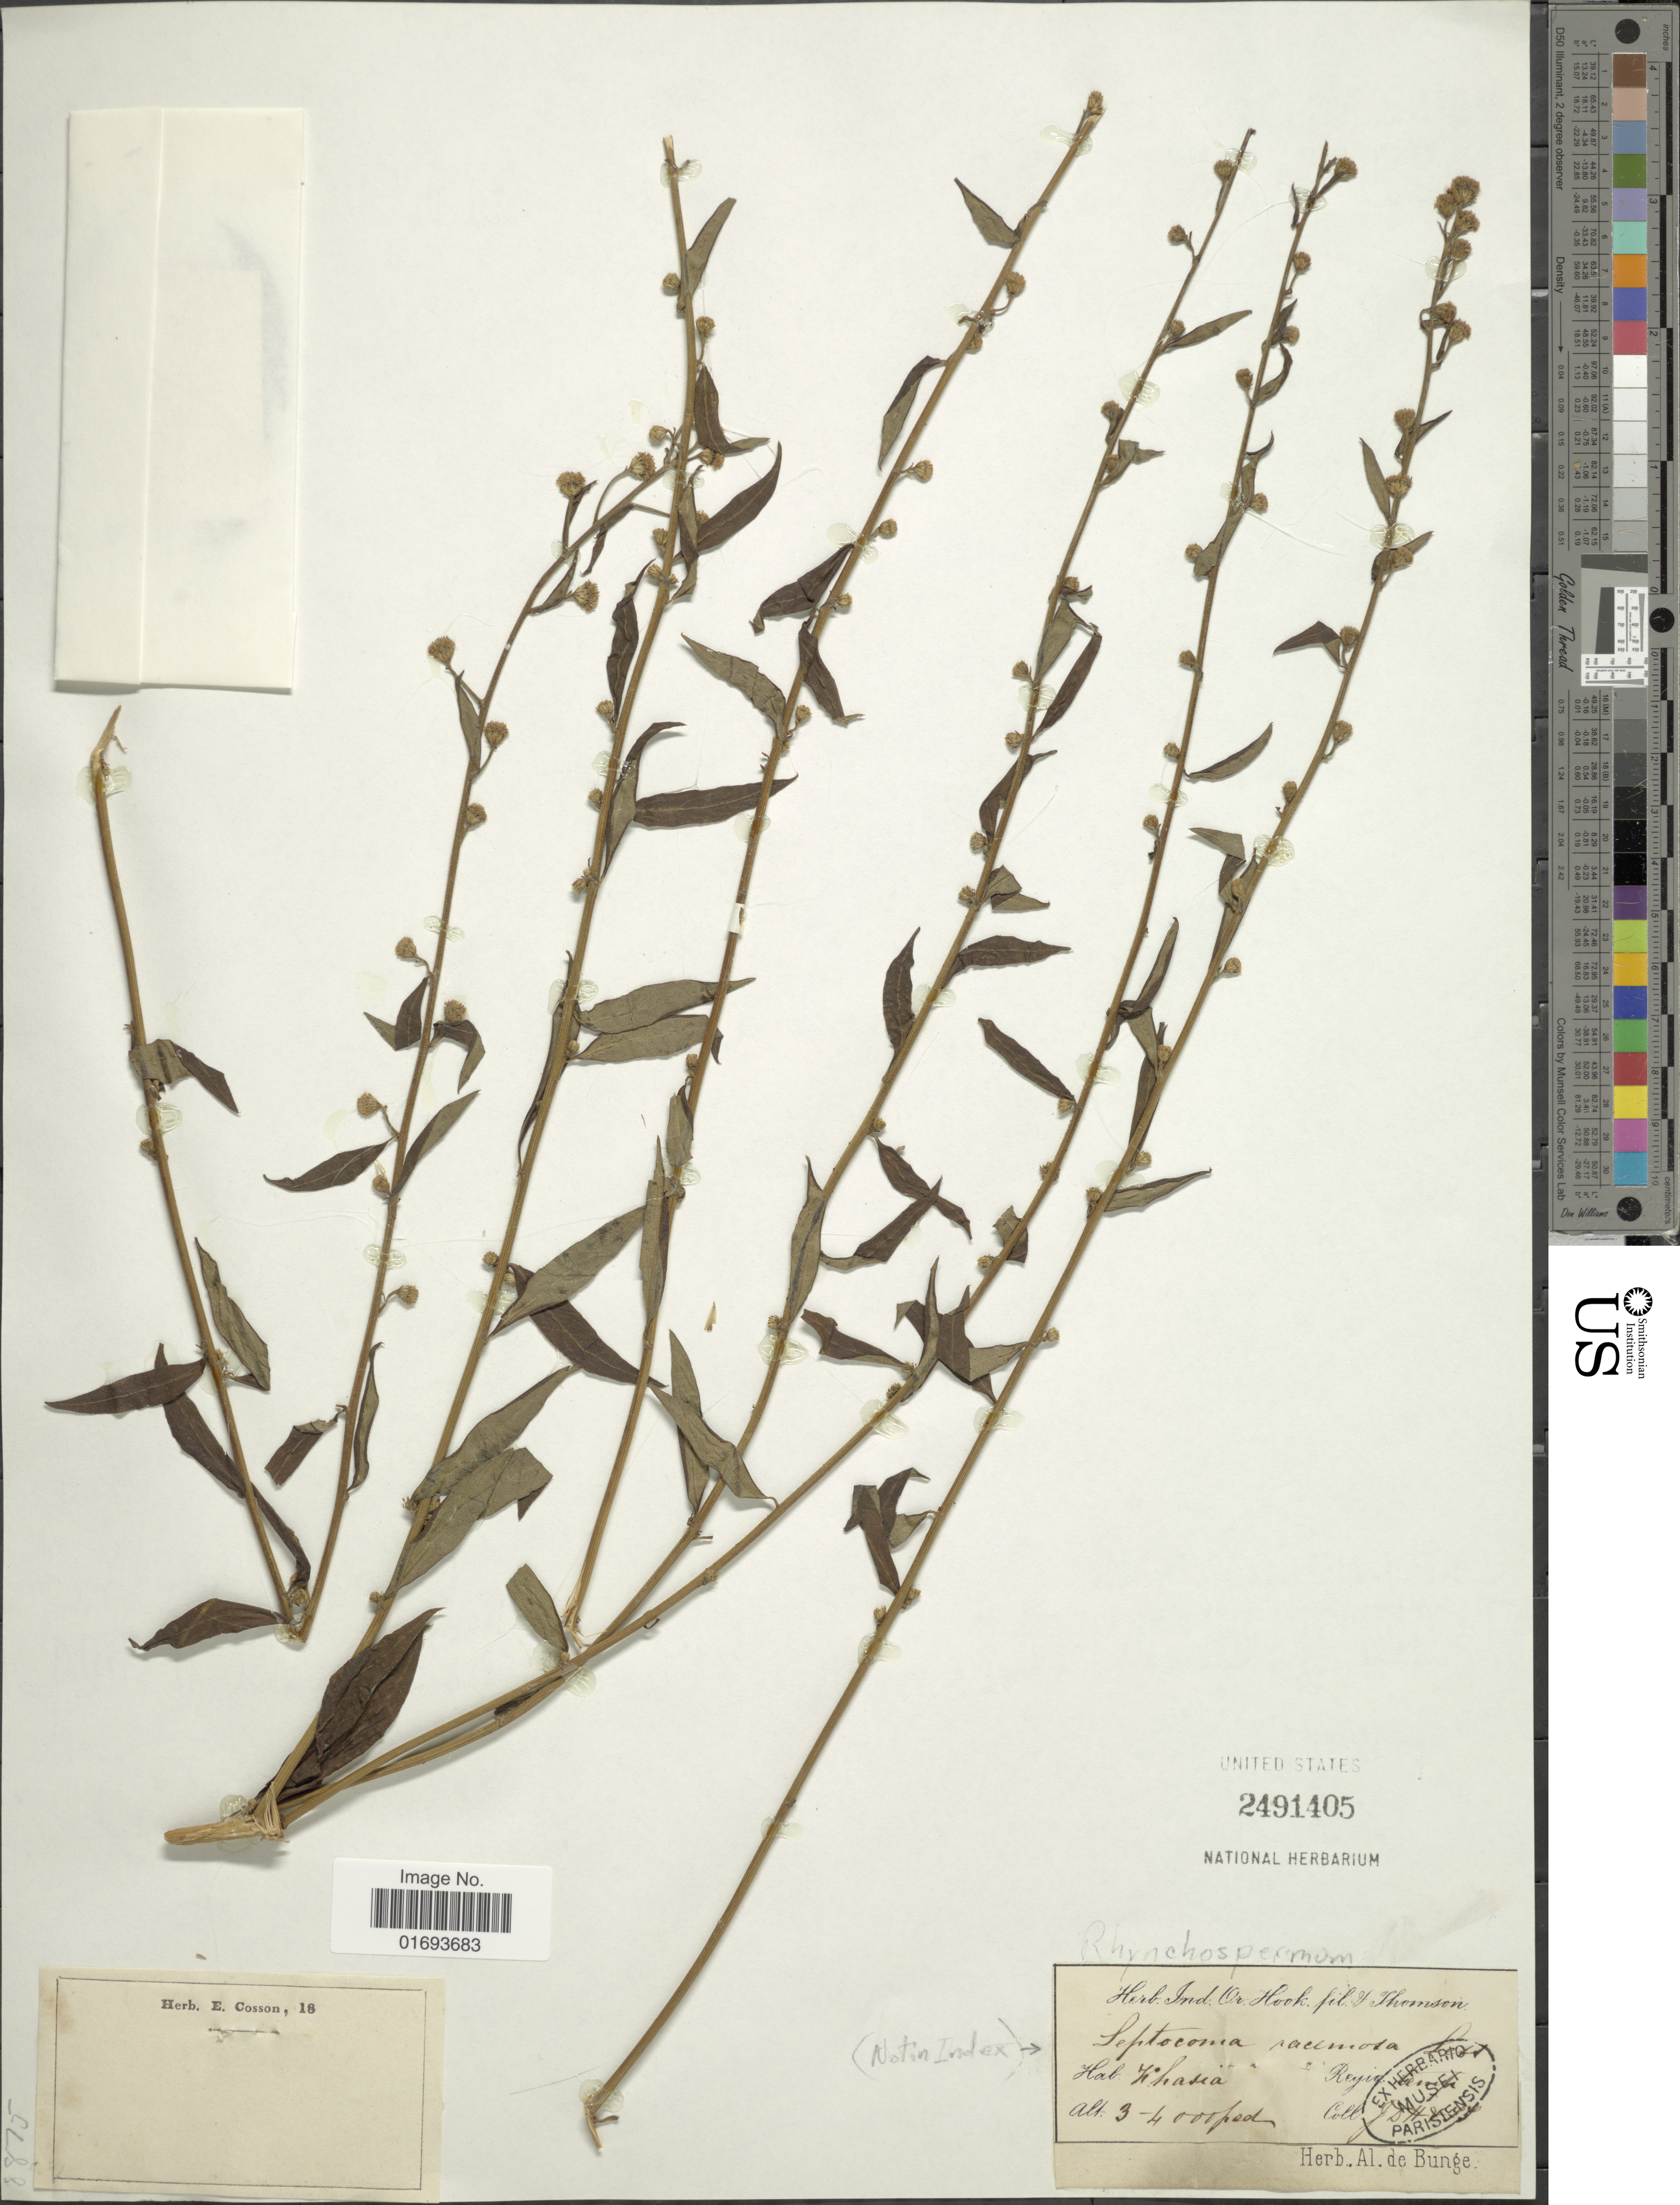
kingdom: Plantae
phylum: Tracheophyta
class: Magnoliopsida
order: Asterales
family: Asteraceae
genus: Aster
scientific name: Aster verticillatus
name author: (Reinw.) Brouillet et al.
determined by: Strong, Mark T., (BOT), Smithsonian Institution - National Museum of Natural History (UNITED STATES)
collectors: J. D. Hooker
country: India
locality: Khasia. Regio Temp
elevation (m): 914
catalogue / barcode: US 2491405